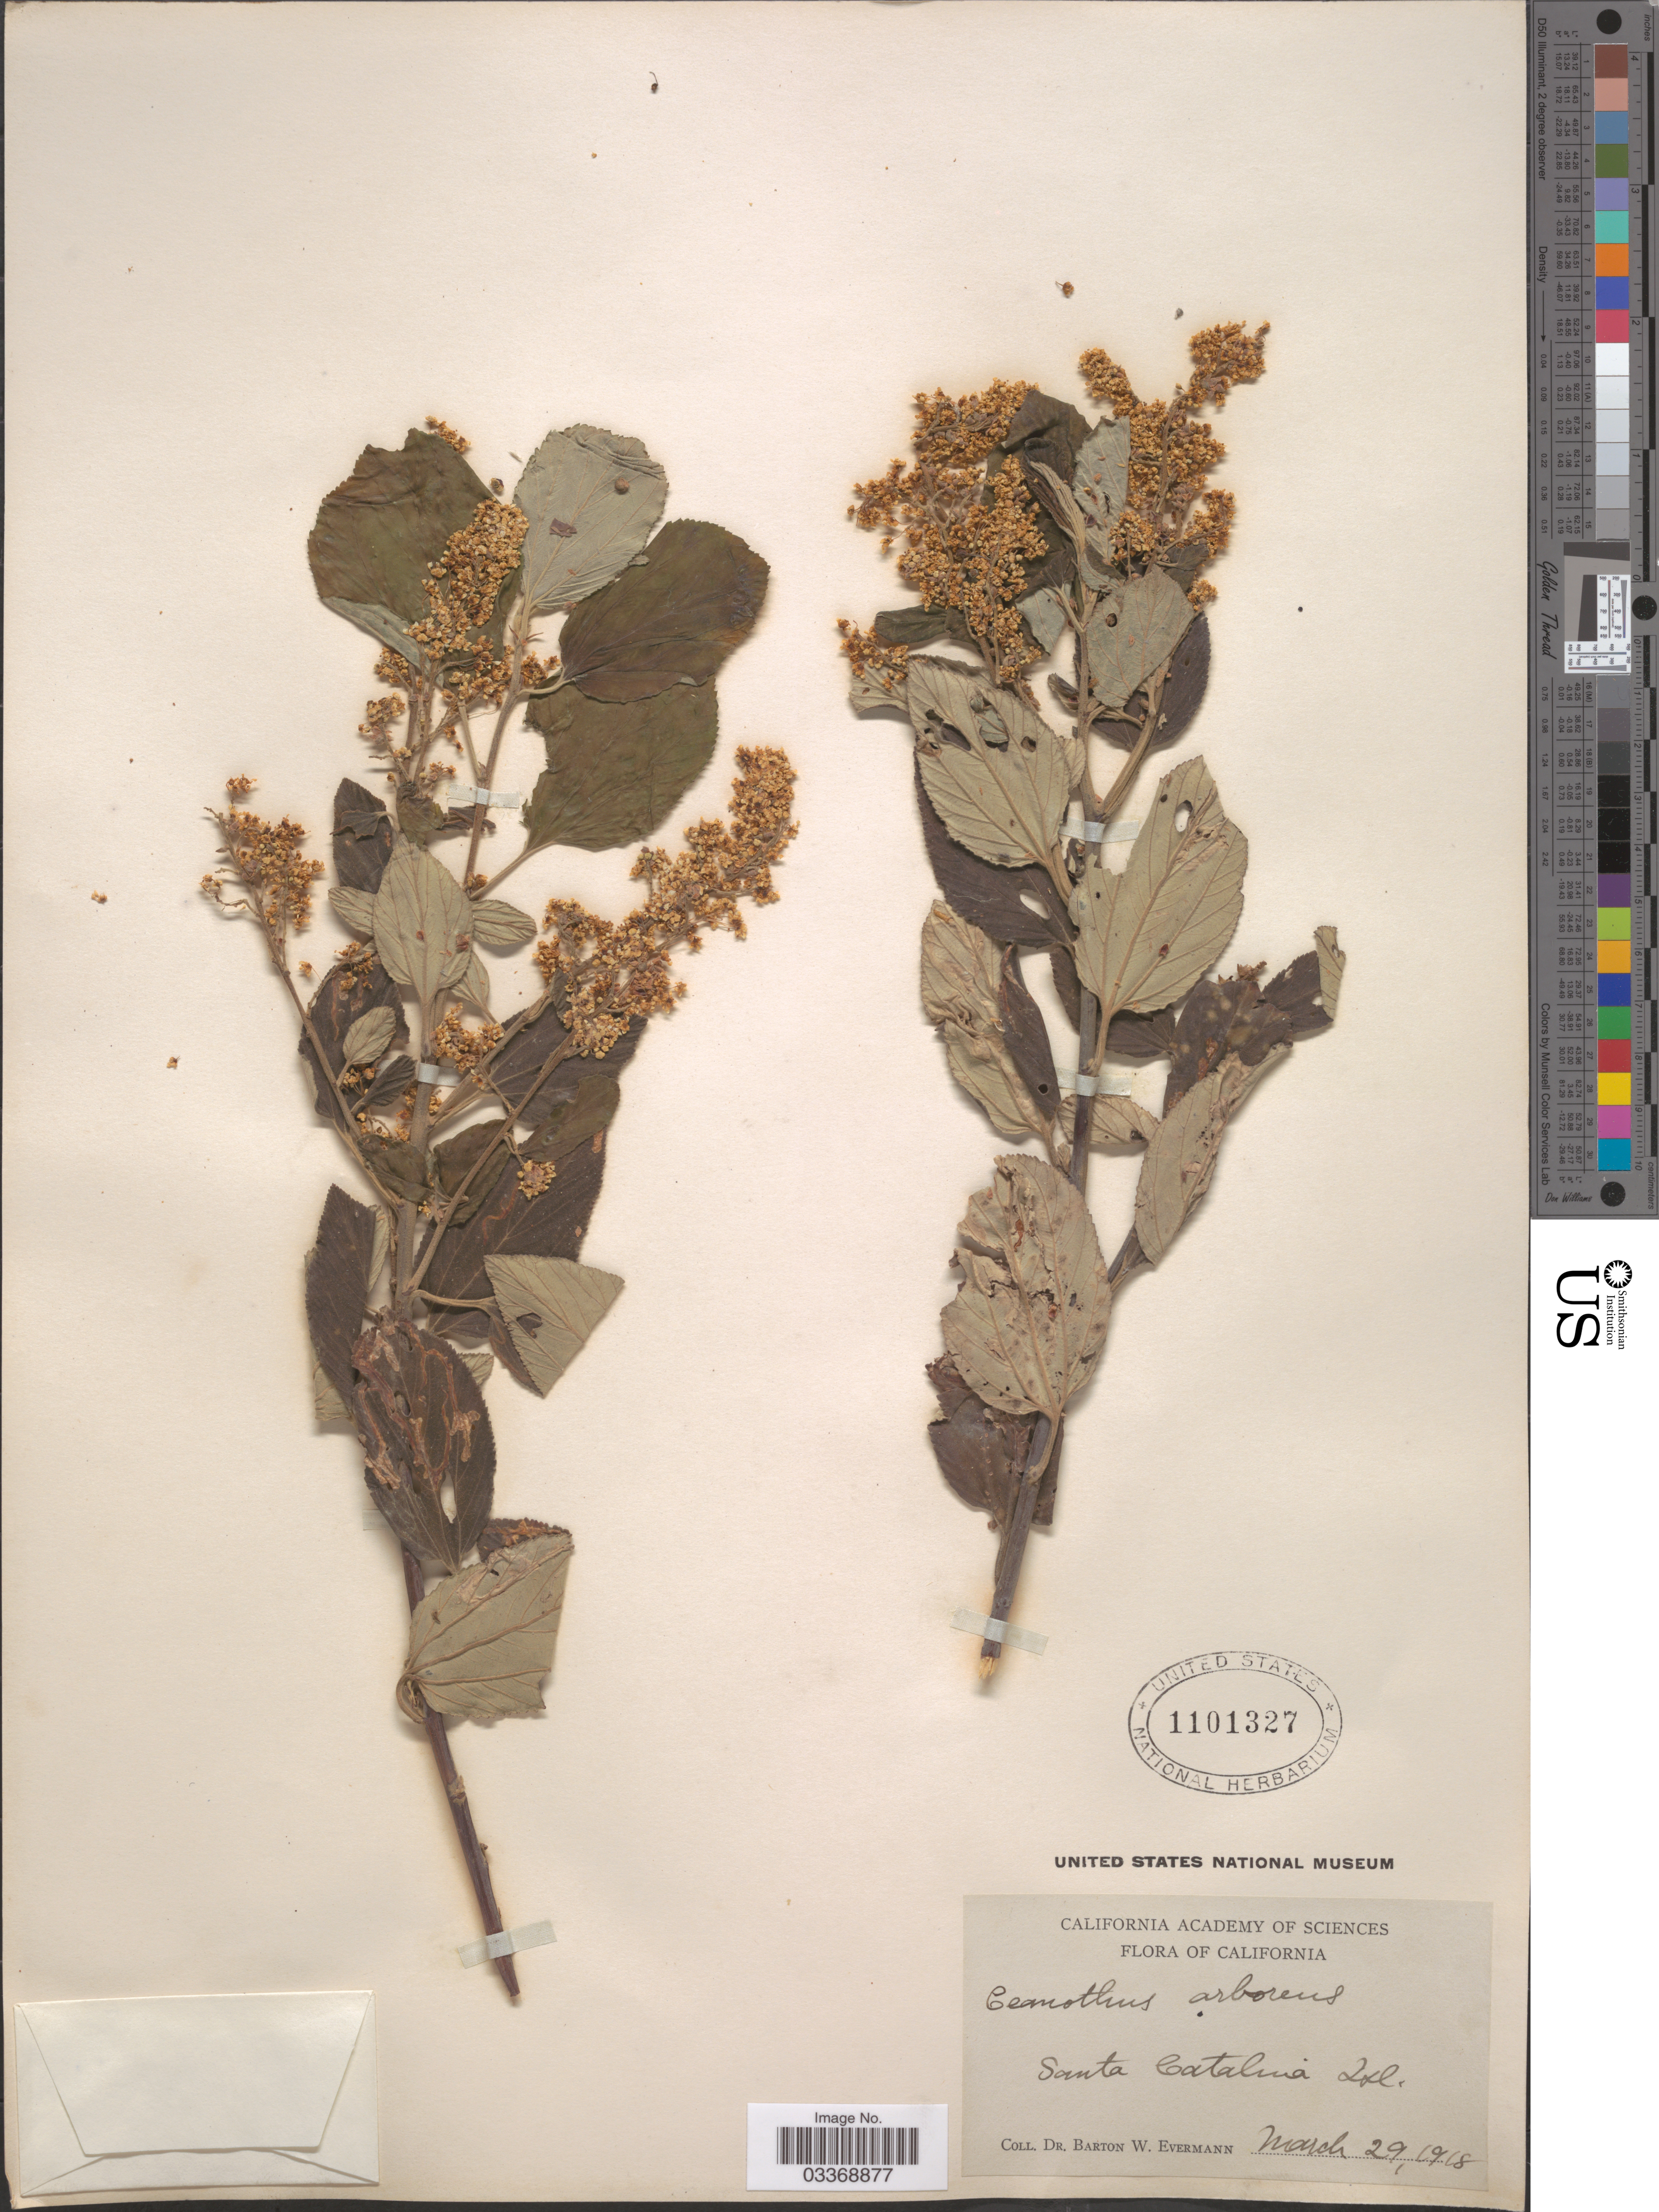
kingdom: Plantae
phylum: Tracheophyta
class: Magnoliopsida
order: Rosales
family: Rhamnaceae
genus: Ceanothus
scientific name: Ceanothus arboreus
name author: Greene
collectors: B. W. Evermann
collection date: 1918-03-29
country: United States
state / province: California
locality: Santa Catalina Isl.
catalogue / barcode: US 1101327